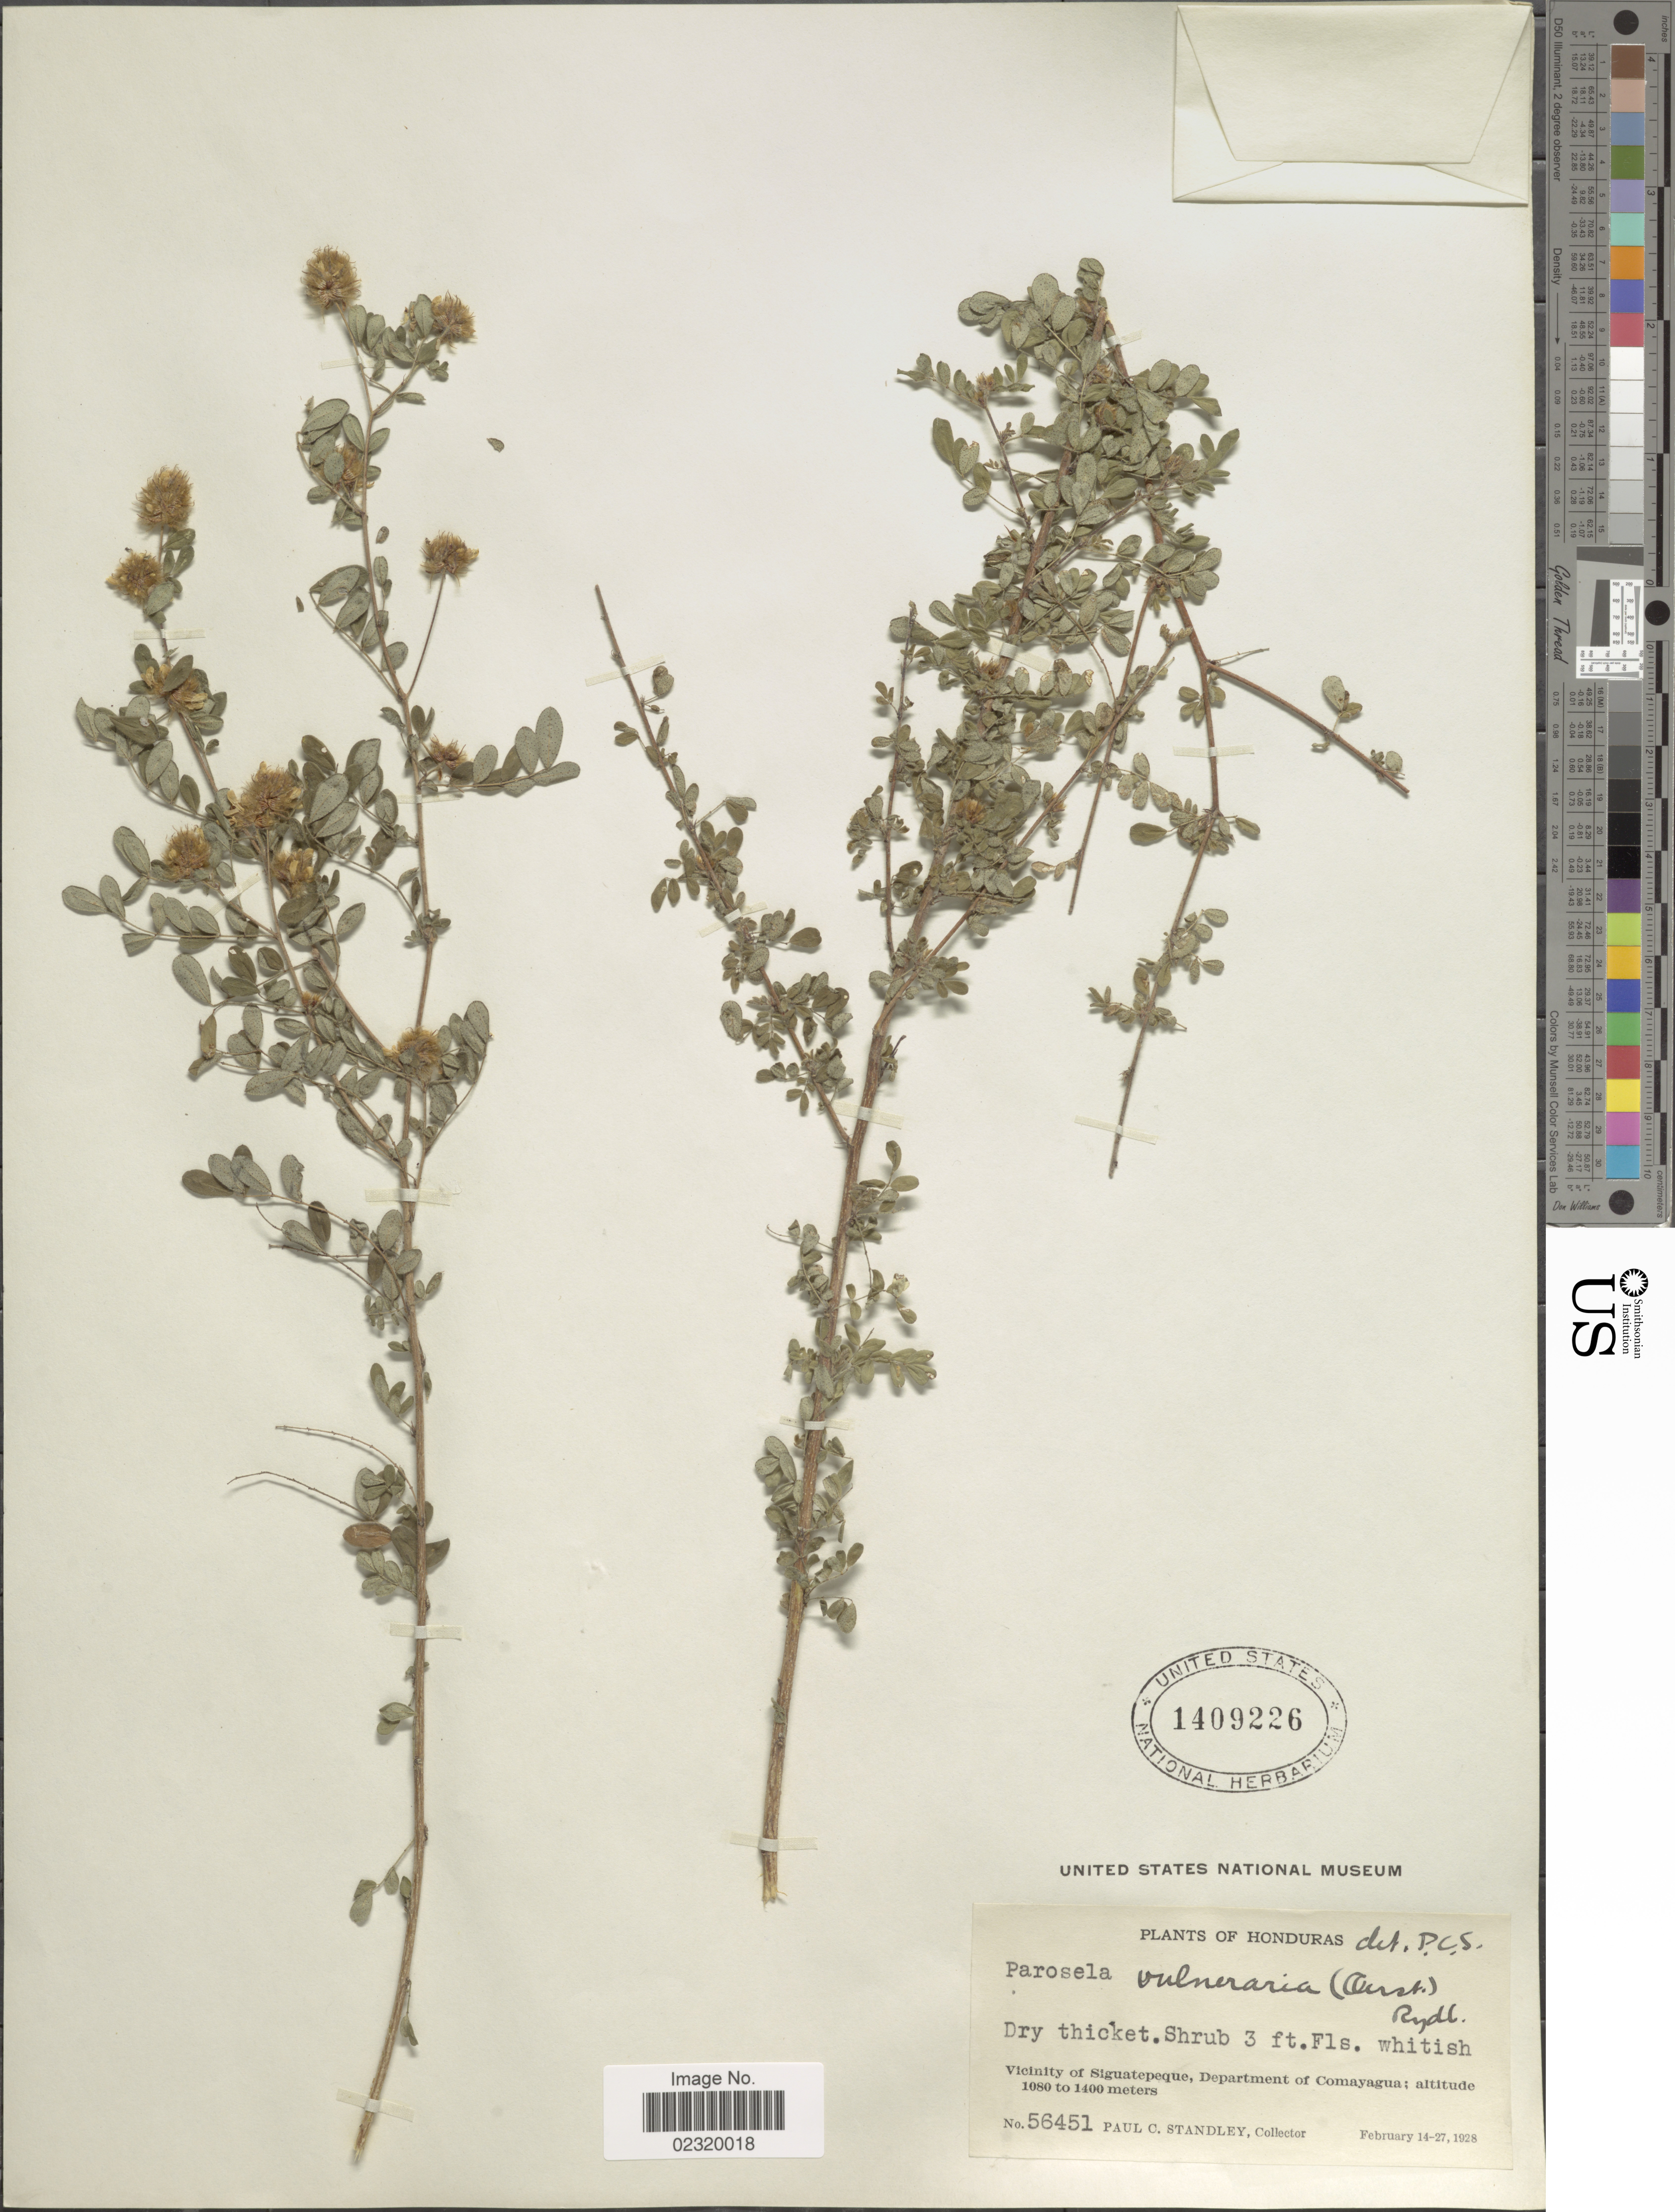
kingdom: Plantae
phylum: Tracheophyta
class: Magnoliopsida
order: Fabales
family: Fabaceae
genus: Dalea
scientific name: Dalea scandens var. vulneraria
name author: (Oerst.) Barneby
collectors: P. C. Standley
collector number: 56451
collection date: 1928-02-14/1928-02-27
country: Honduras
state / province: Comayagua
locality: Vicinity of Siguatepeque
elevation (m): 1080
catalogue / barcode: US 1409226